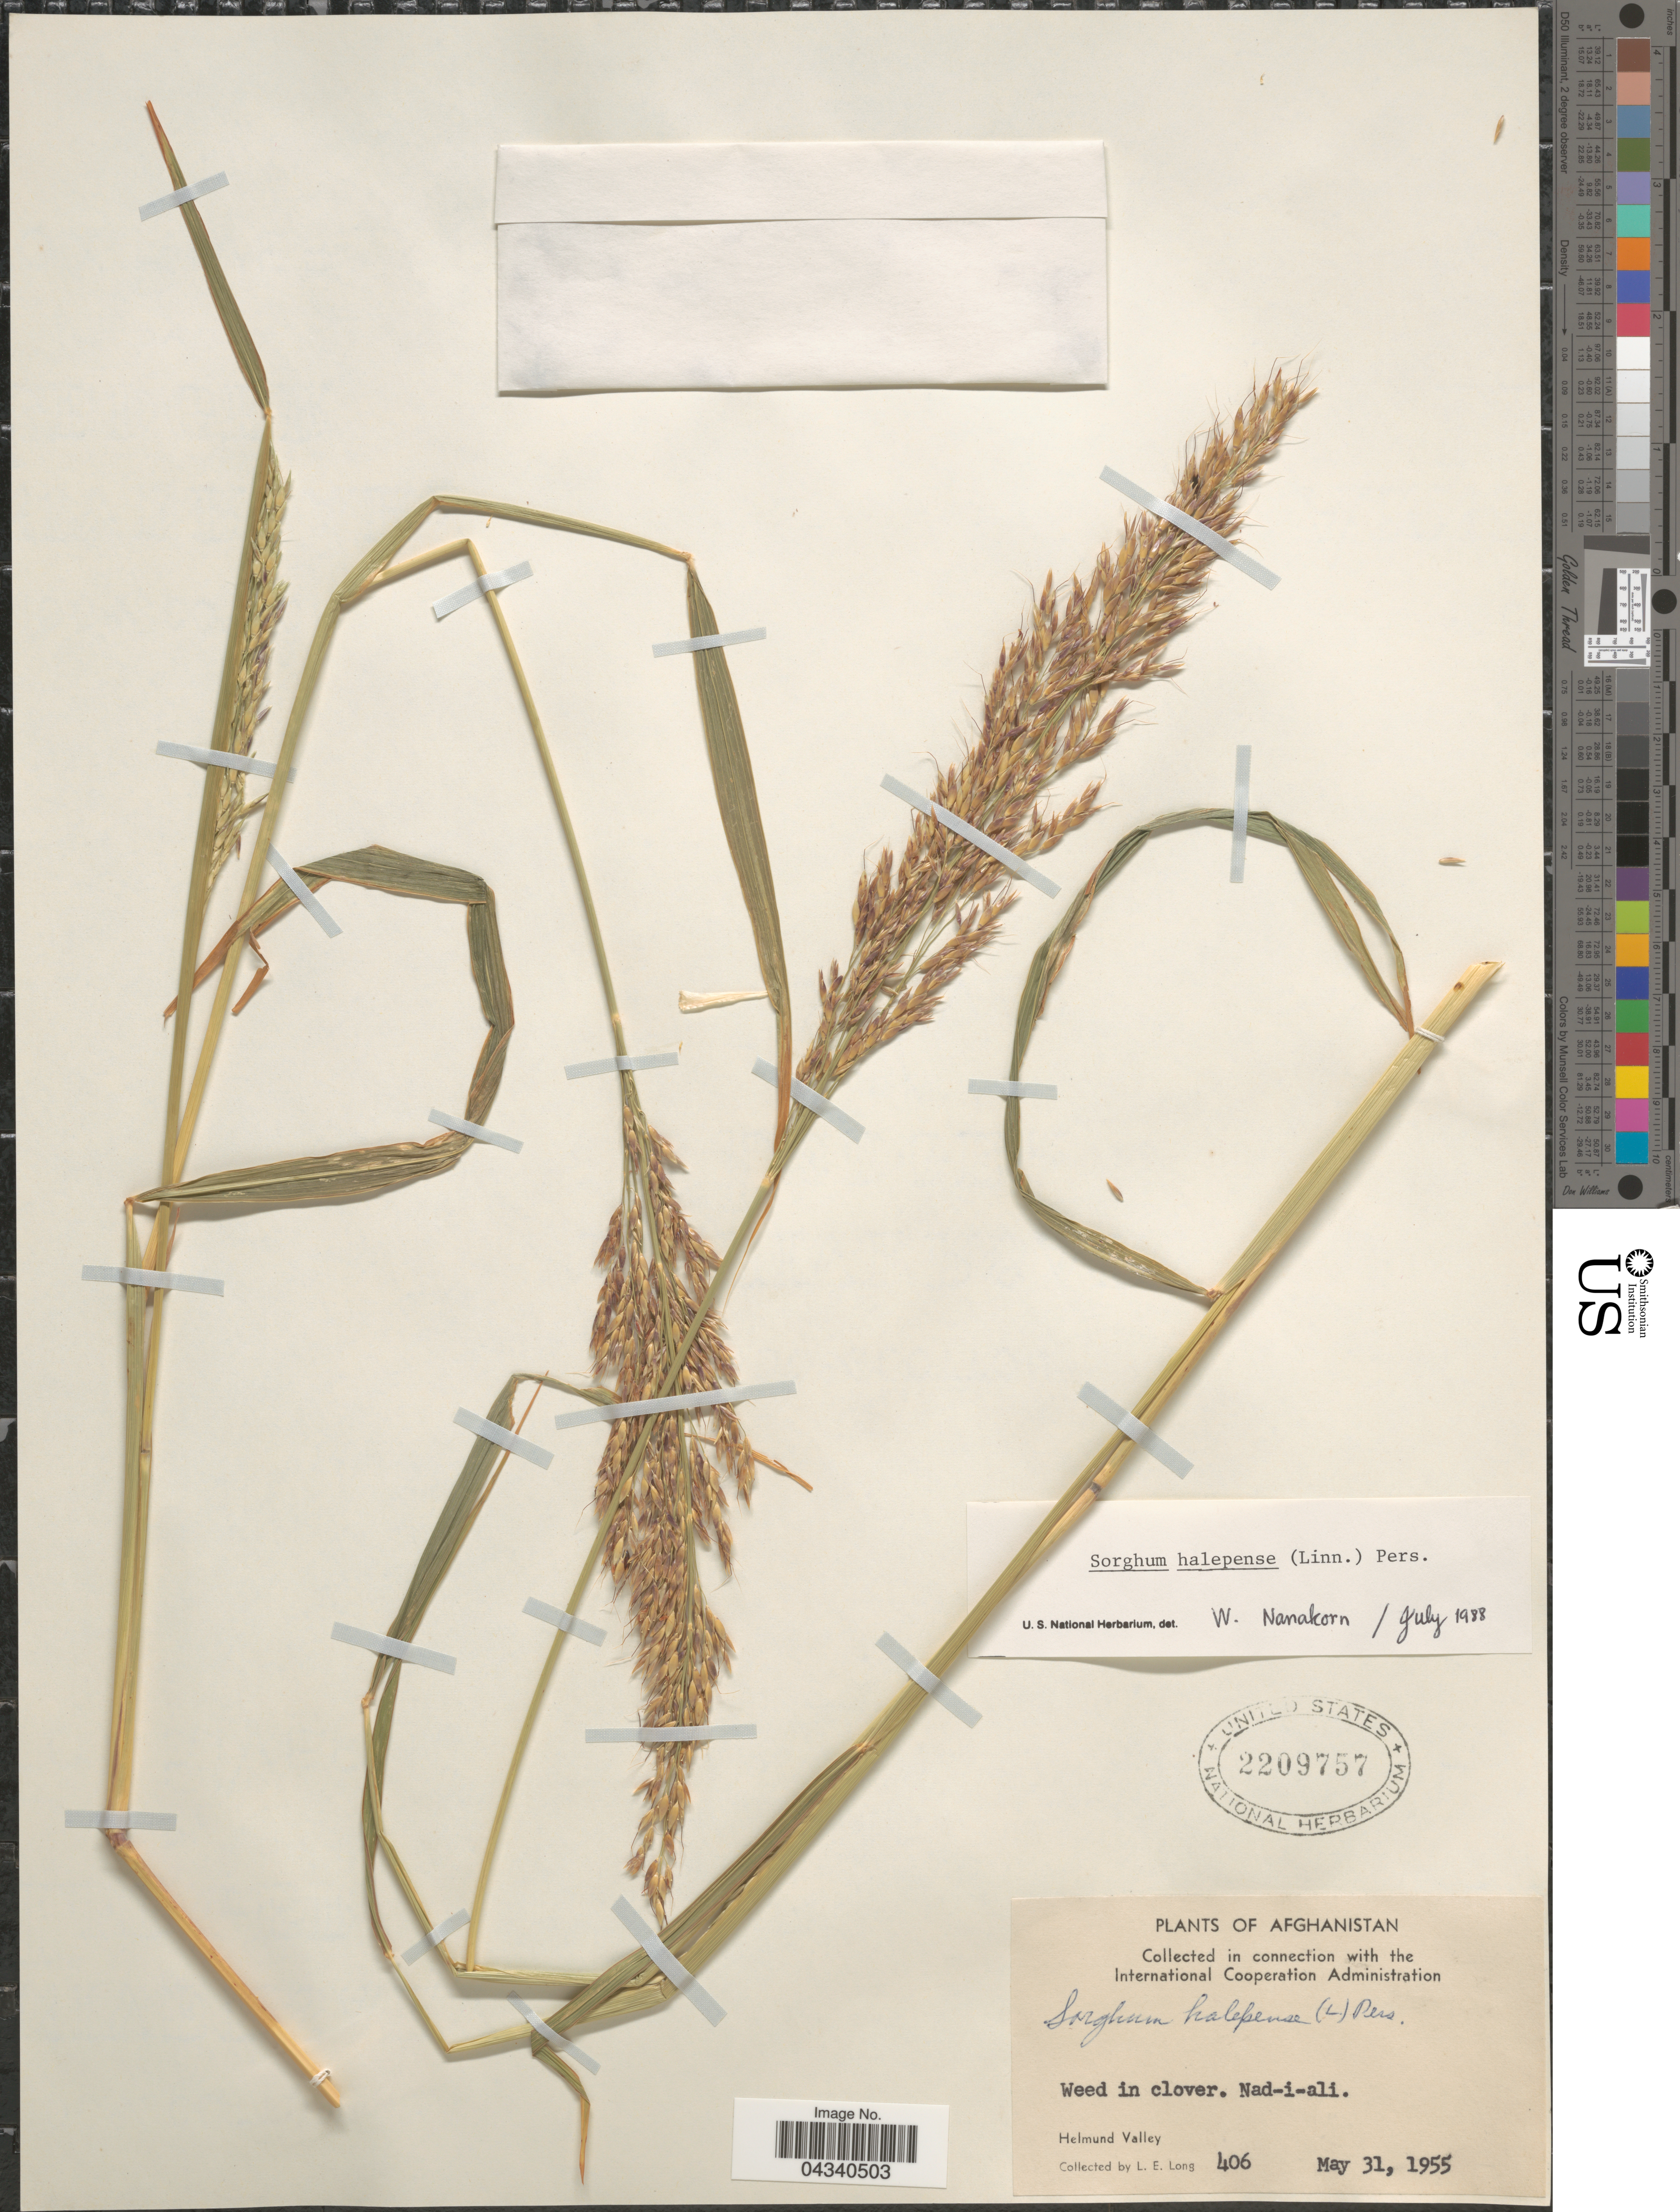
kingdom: Plantae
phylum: Tracheophyta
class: Liliopsida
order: Poales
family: Poaceae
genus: Sorghum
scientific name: Sorghum halepense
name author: (L.) Pers.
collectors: L. E. Long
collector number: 406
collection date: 1955-05-31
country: Afghanistan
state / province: Helmand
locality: Nad-i-ali. Helmund Valley.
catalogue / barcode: US 2209757